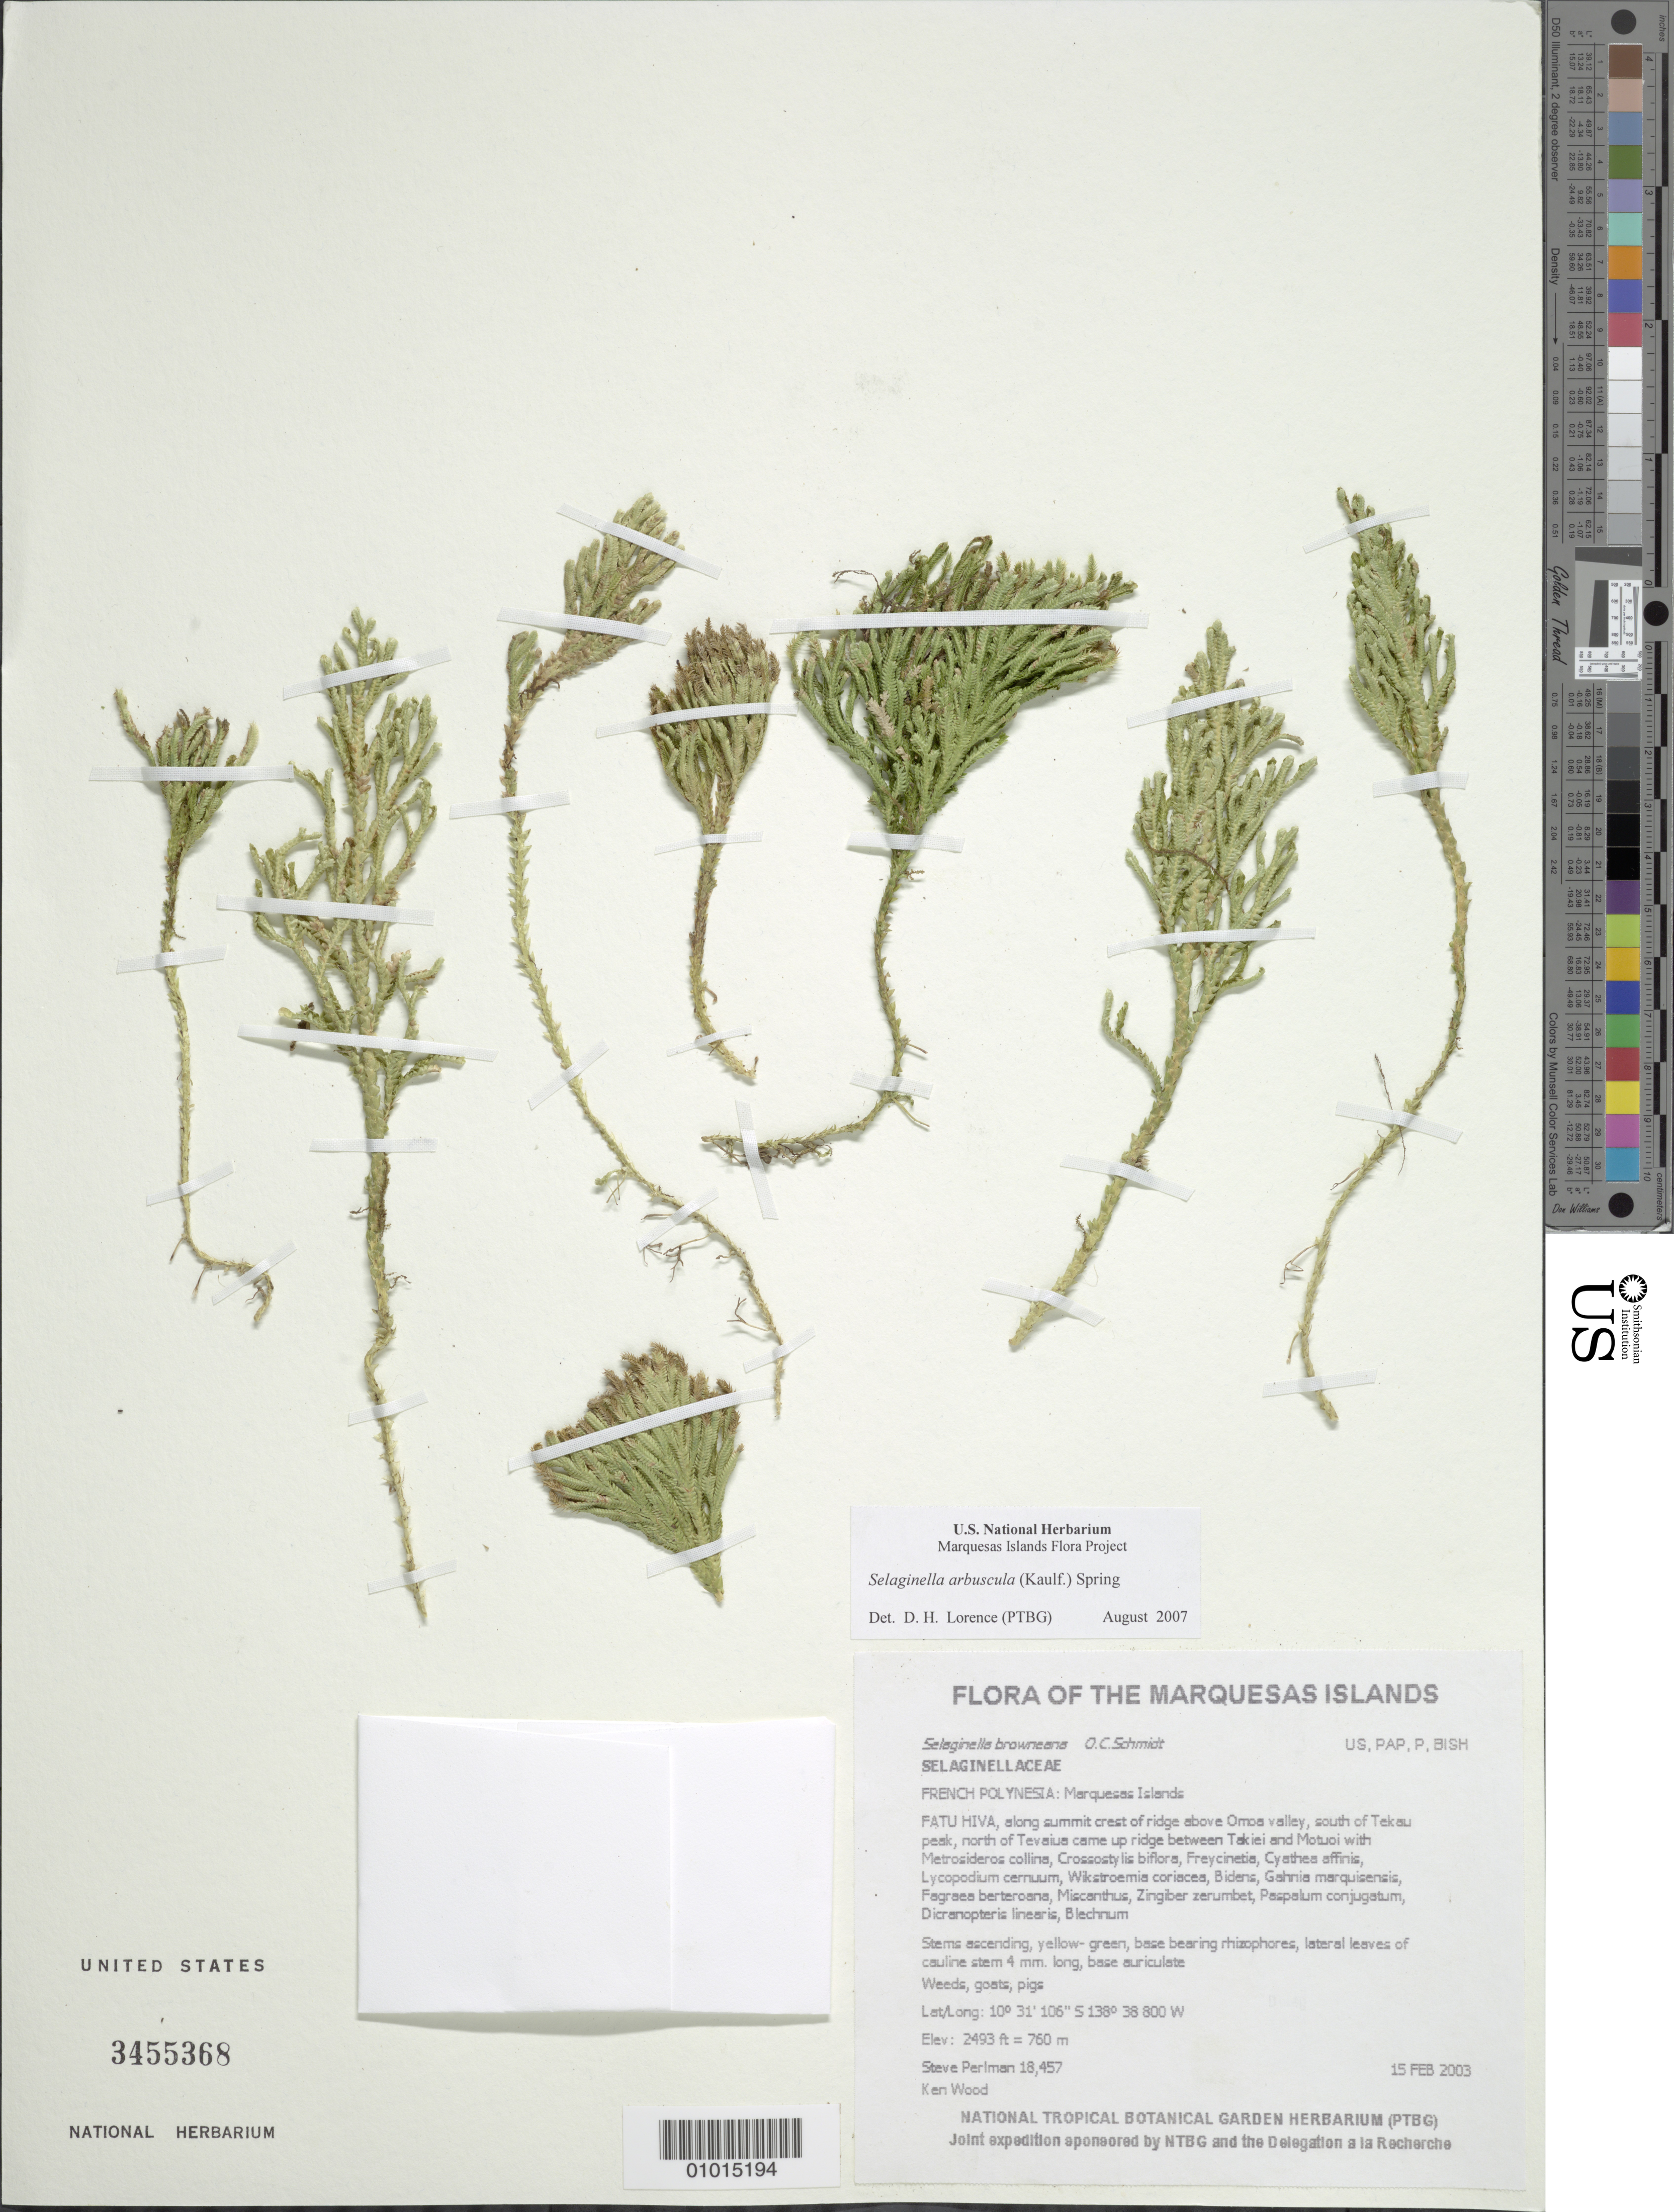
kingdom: Plantae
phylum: Tracheophyta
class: Lycopodiopsida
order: Selaginellales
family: Selaginellaceae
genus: Selaginella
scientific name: Selaginella arbuscula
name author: (Kualf.) Spring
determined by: Smith, Alan R., (UC)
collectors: S. P. Perlman & K. R. Wood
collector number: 18457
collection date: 2003-02-15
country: French Polynesia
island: Fatu Hiva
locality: Along summit crest of ridge above Omoa valley, south of Tekau peak, north of Tevaiua. Ridge between Takiei and Motuoi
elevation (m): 760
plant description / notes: Weeds, goats, pigs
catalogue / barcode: US 3455368